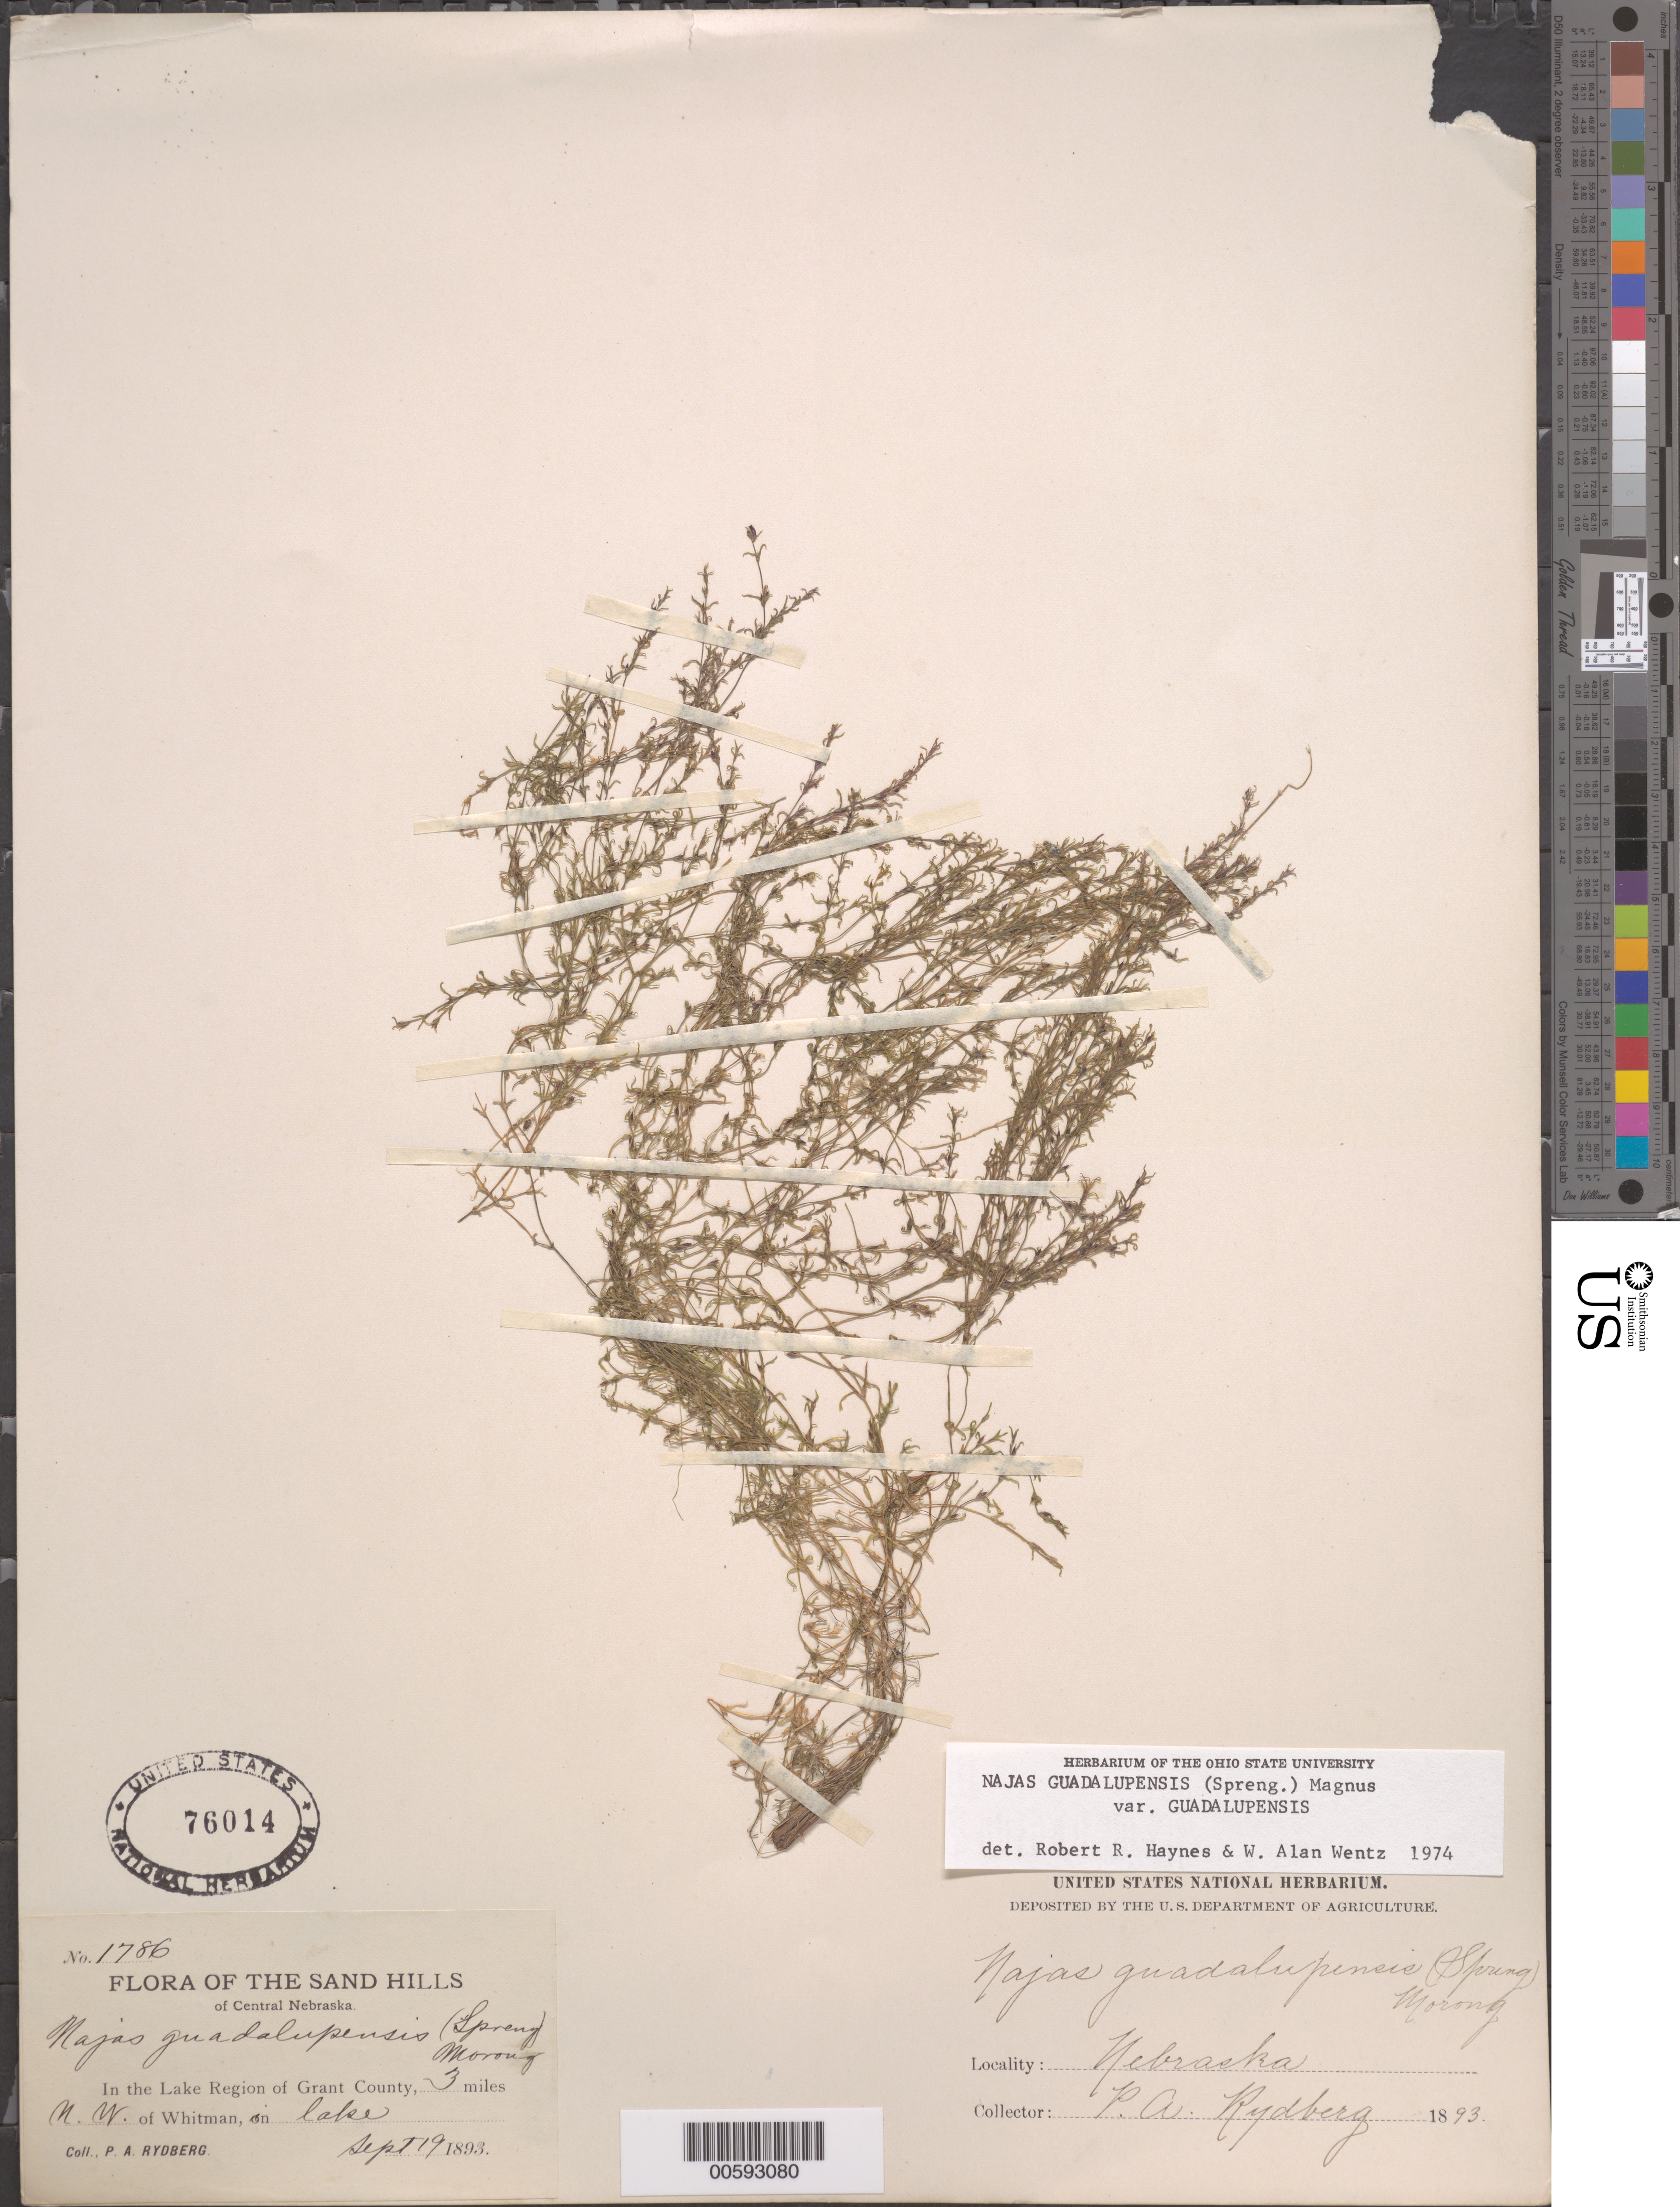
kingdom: Plantae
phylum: Tracheophyta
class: Liliopsida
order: Alismatales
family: Hydrocharitaceae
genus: Najas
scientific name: Najas guadalupensis var. guadalupensis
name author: (Spreng.) Magnus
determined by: Haynes, R. R.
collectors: P. A. Rydberg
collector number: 1786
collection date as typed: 19 Sep 1893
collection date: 1893-09-19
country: United States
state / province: Nebraska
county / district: Grant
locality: NW of Whitman on lake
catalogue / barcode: US 76014